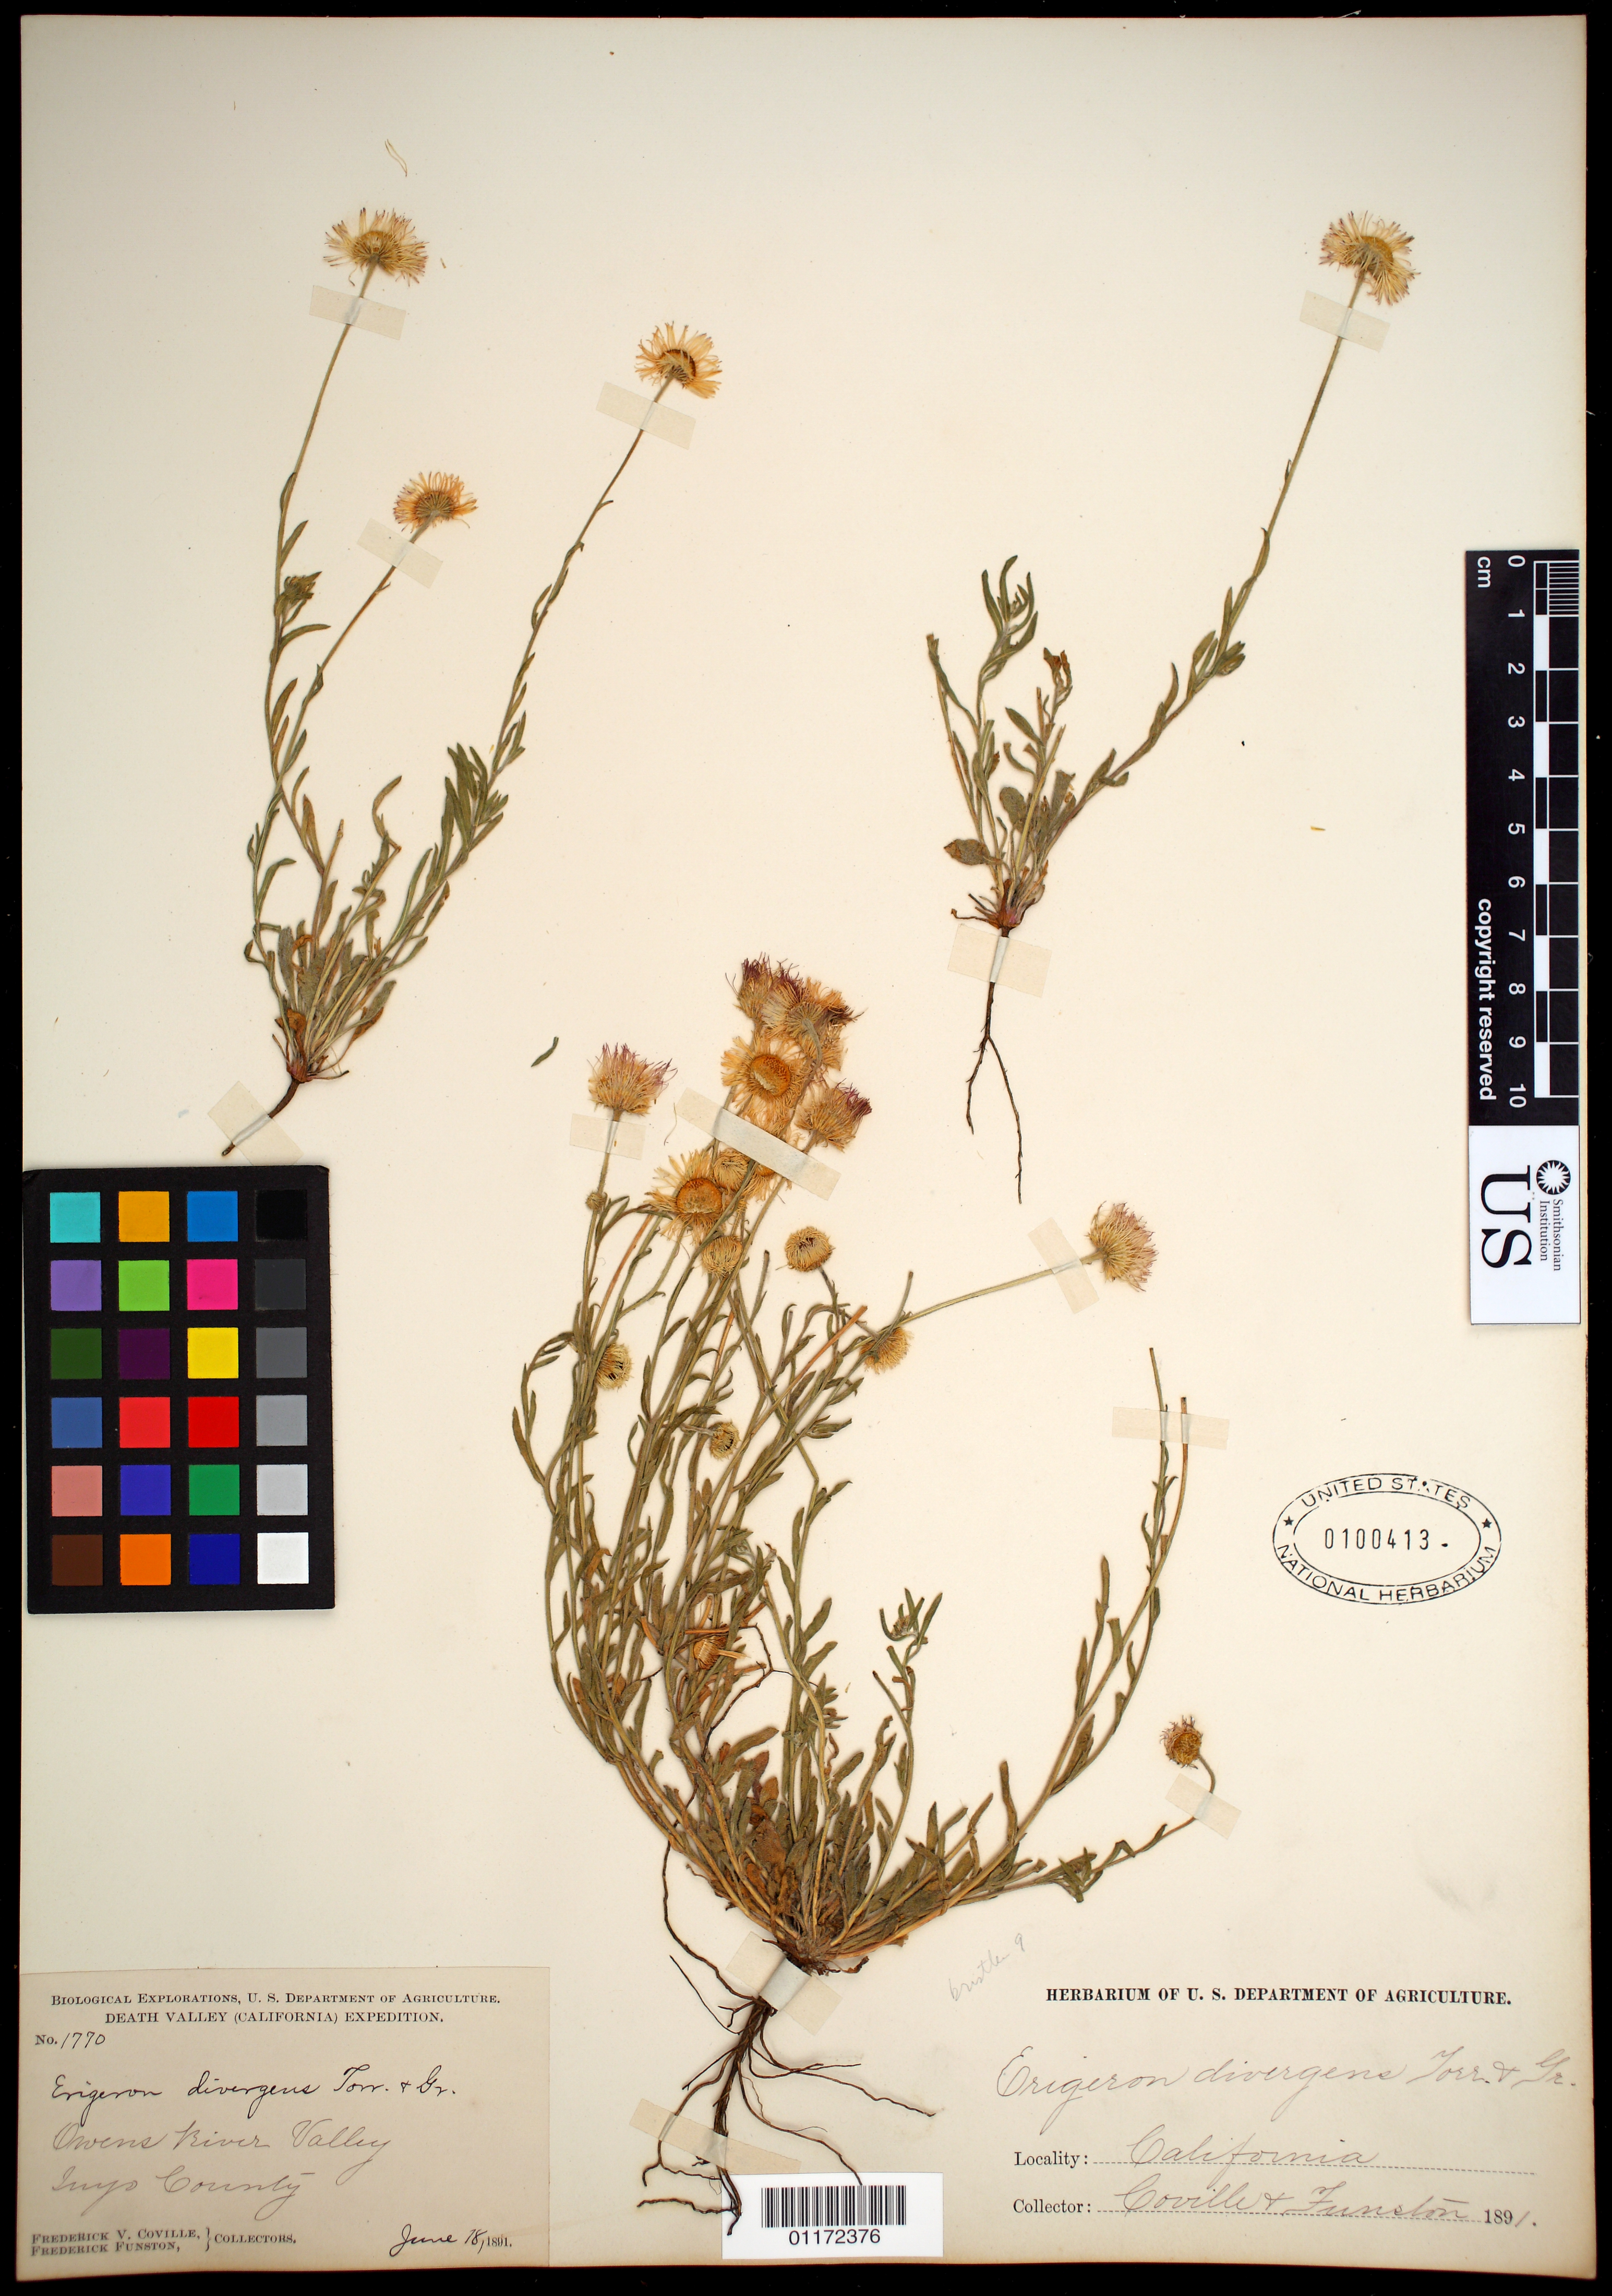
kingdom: Plantae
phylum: Tracheophyta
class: Magnoliopsida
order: Asterales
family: Asteraceae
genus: Erigeron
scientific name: Erigeron divergens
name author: Torr. & A. Gray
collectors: F. V. Coville & F. Funston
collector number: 1770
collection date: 1891-06-18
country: United States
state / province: California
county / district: Inyo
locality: Owens River Valley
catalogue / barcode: US 100413